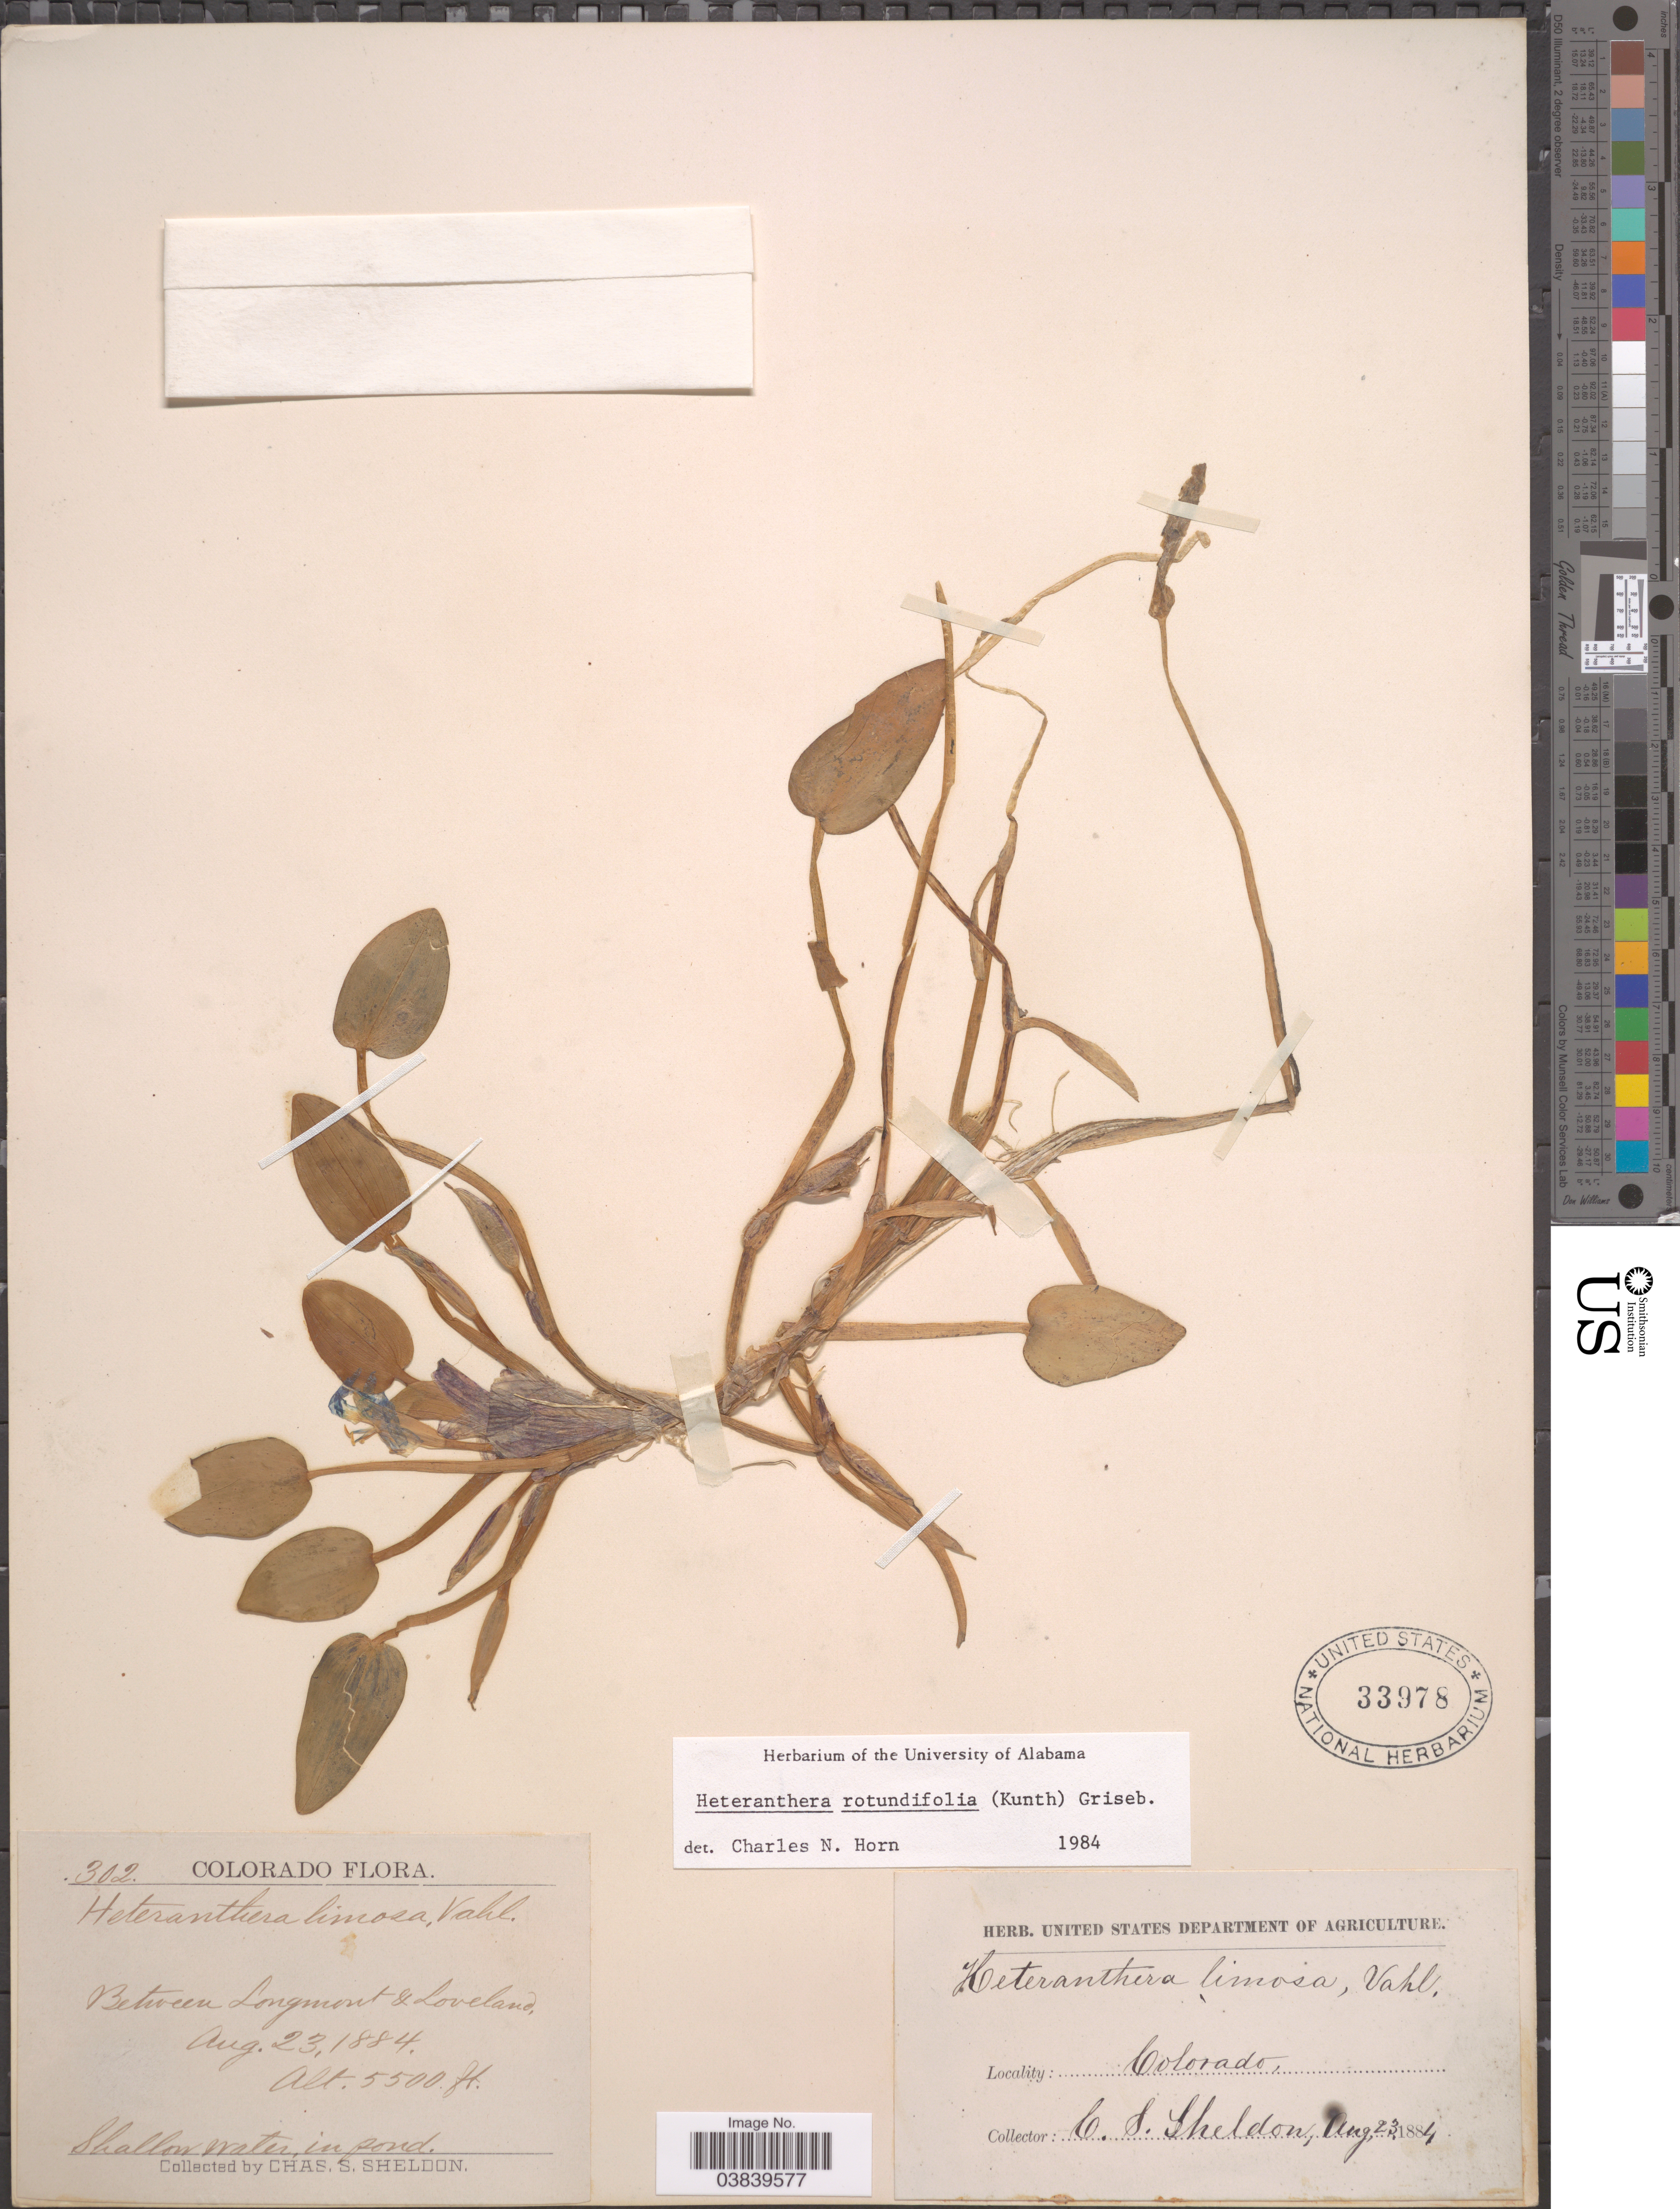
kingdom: Plantae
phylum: Tracheophyta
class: Liliopsida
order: Commelinales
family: Pontederiaceae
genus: Heteranthera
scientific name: Heteranthera rotundifolia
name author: (Kunth) Griseb.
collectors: C. S. Sheldon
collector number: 302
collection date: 1884-08-23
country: United States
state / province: Colorado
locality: Between Longmont & Loveland.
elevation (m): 1676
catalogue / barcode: US 33978